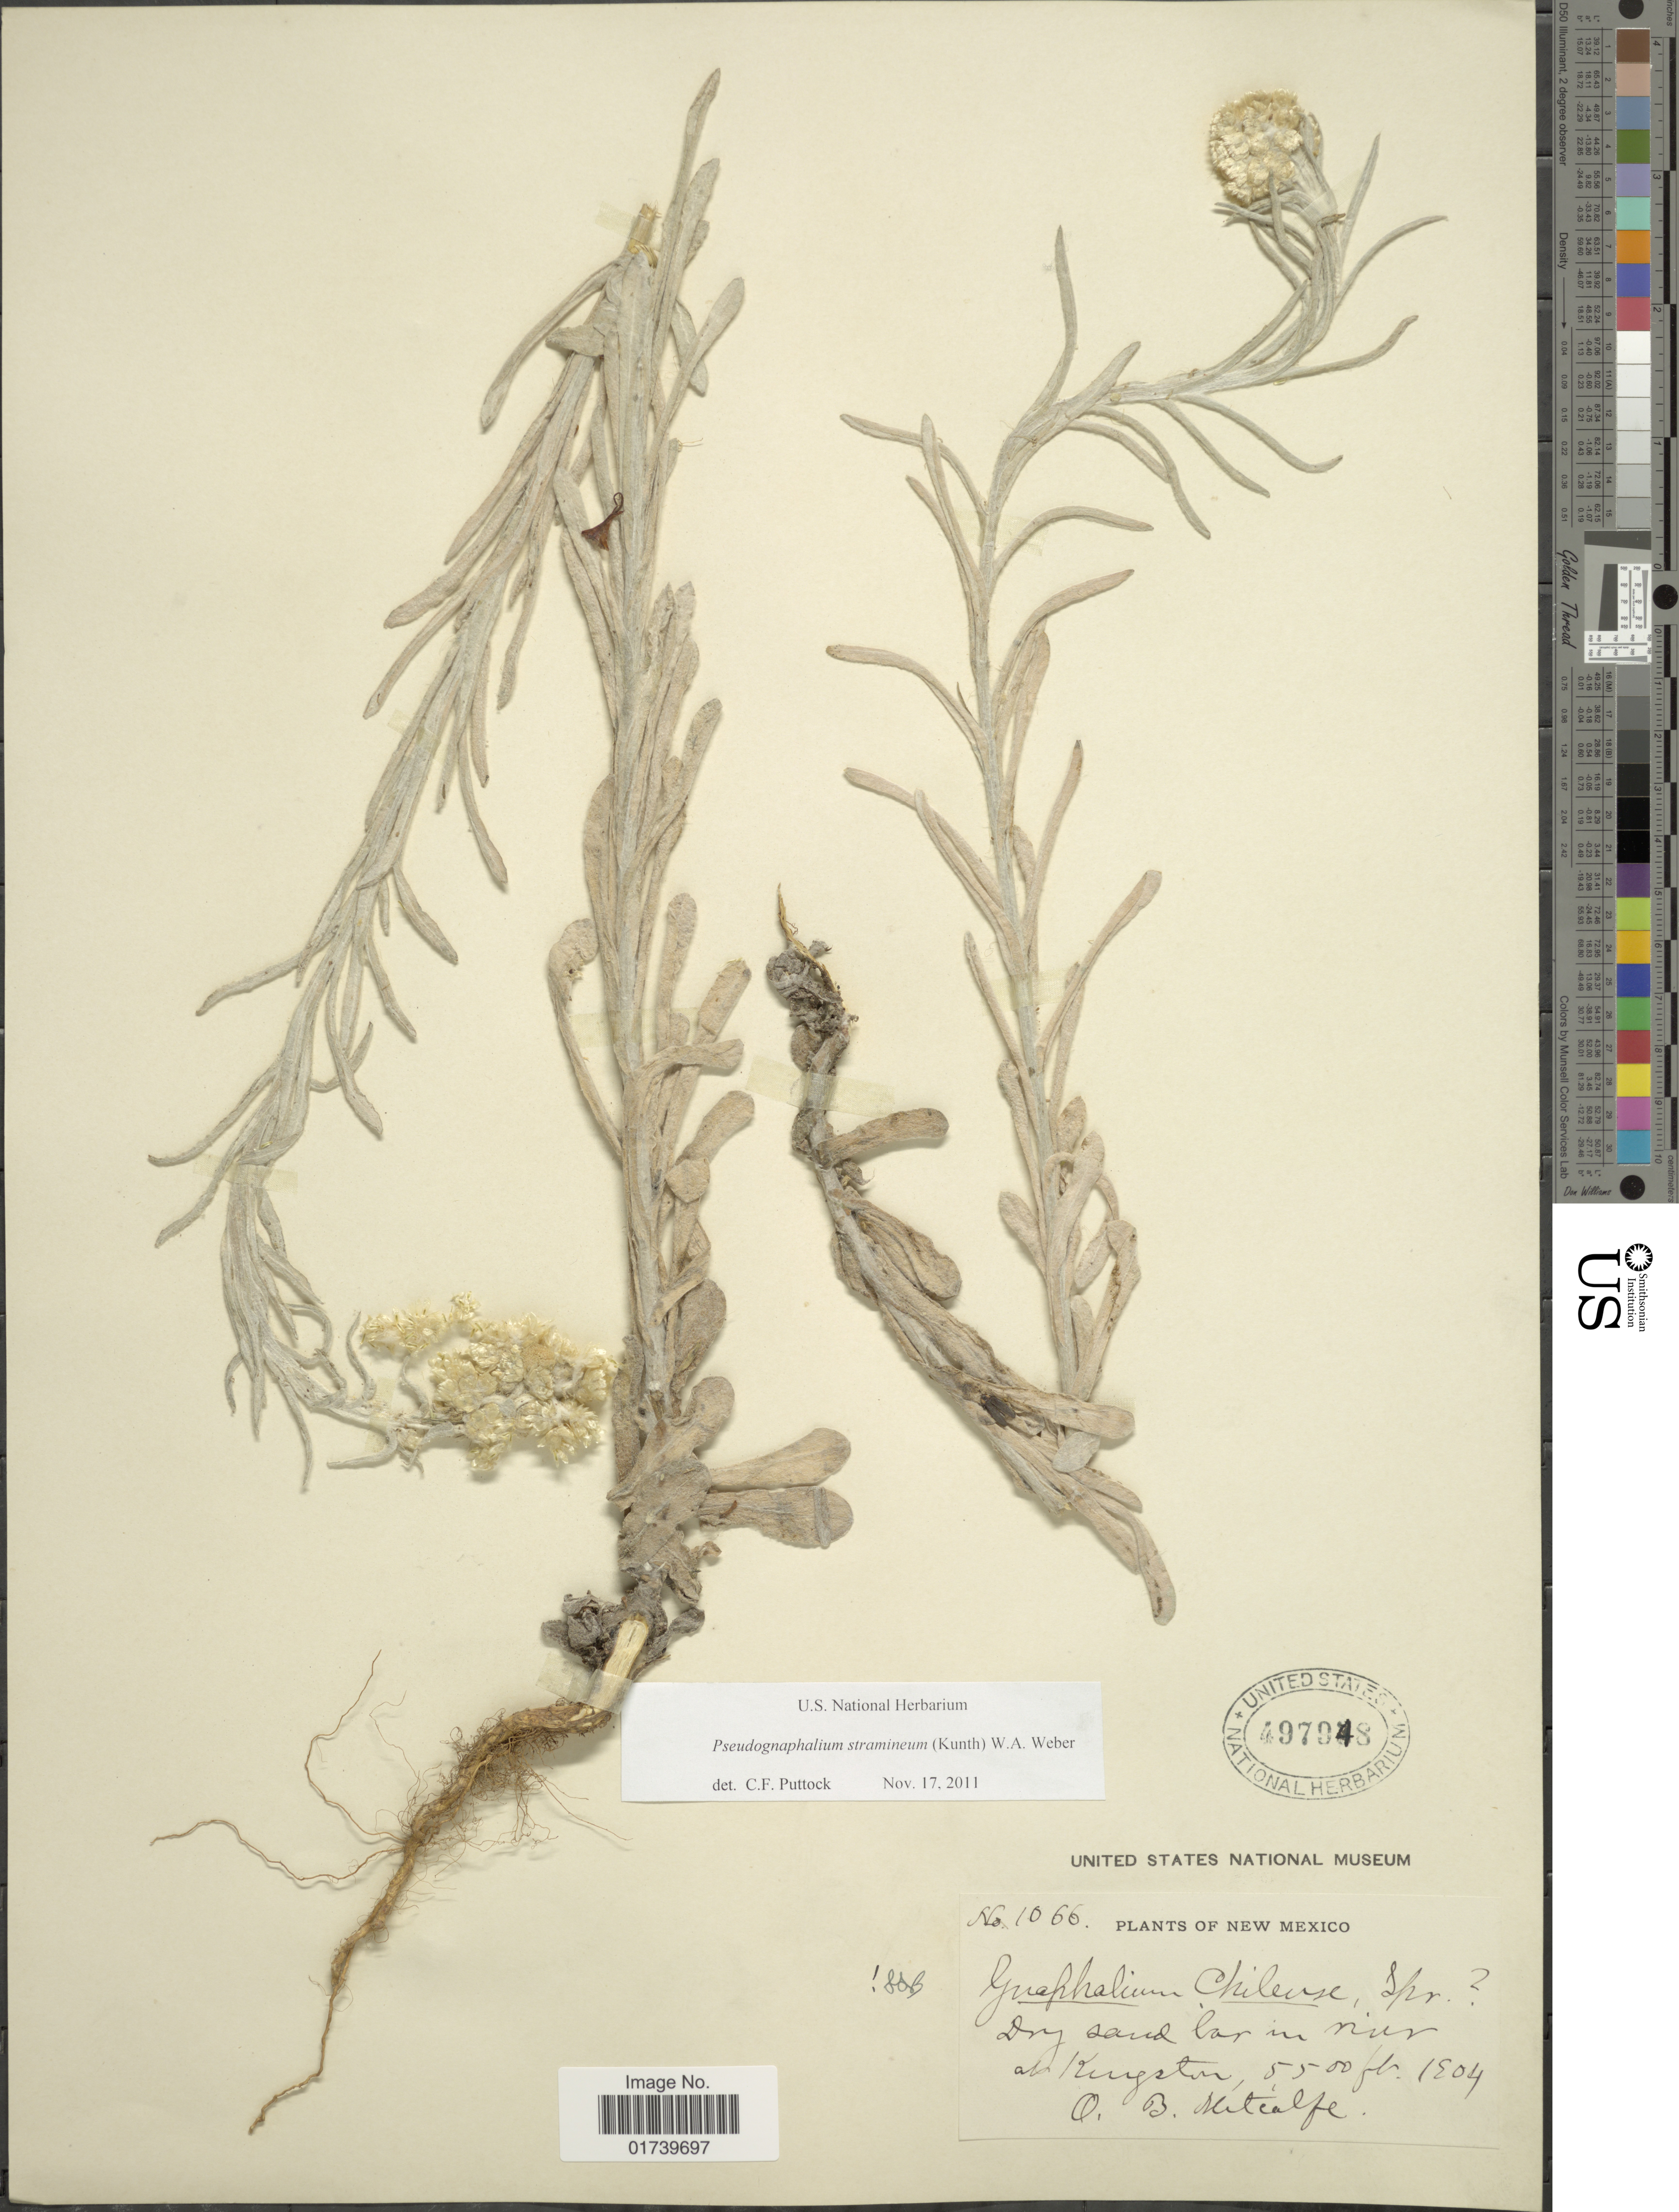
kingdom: Plantae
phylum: Tracheophyta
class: Magnoliopsida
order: Asterales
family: Asteraceae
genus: Pseudognaphalium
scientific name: Pseudognaphalium stramineum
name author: (Kunth) Anderb.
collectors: O. B. Metcalfe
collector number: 1066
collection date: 1904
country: United States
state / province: New Mexico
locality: Dry sand bar in river at Kingston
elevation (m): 1676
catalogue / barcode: US 497948